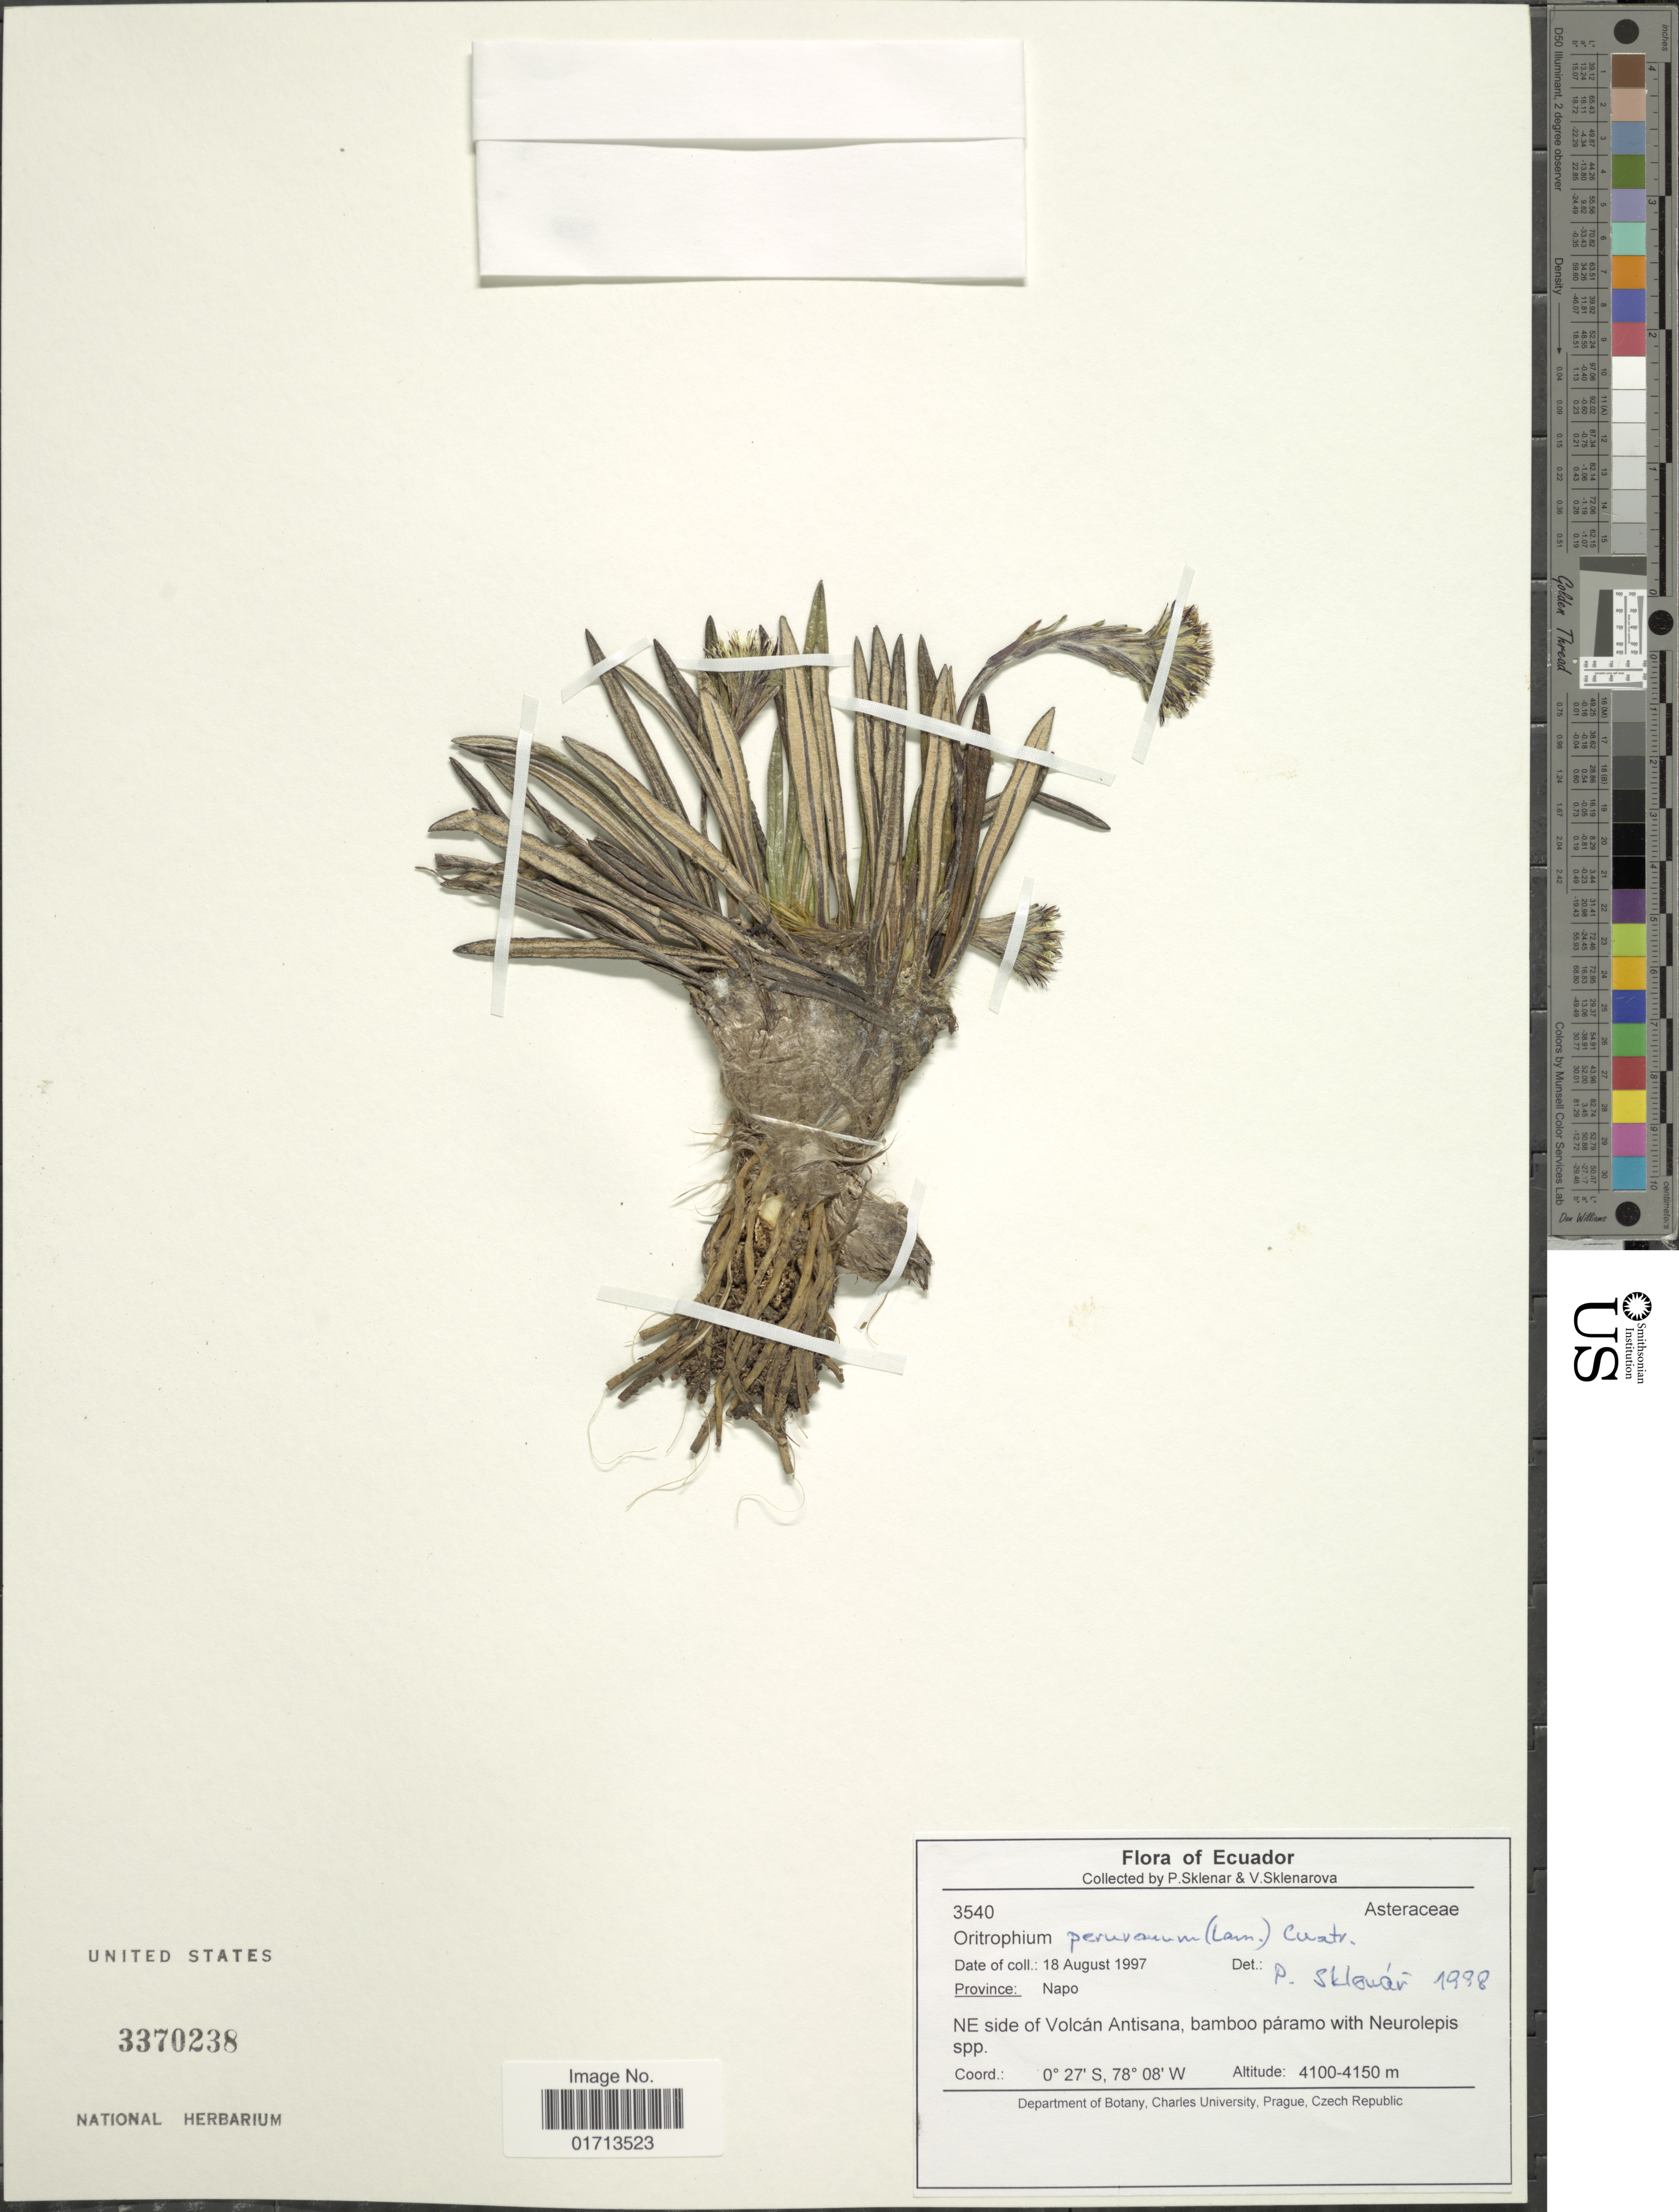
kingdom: Plantae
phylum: Tracheophyta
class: Magnoliopsida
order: Asterales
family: Asteraceae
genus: Oritrophium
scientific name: Oritrophium peruvianum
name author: (Lam.) Cuatrec.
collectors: P. Sklenár & V. Sklenárová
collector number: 3540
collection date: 1997-08-18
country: Ecuador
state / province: Napo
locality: NE side of Volcan Antisana, bamboo paramo.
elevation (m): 4100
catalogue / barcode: US 3370238